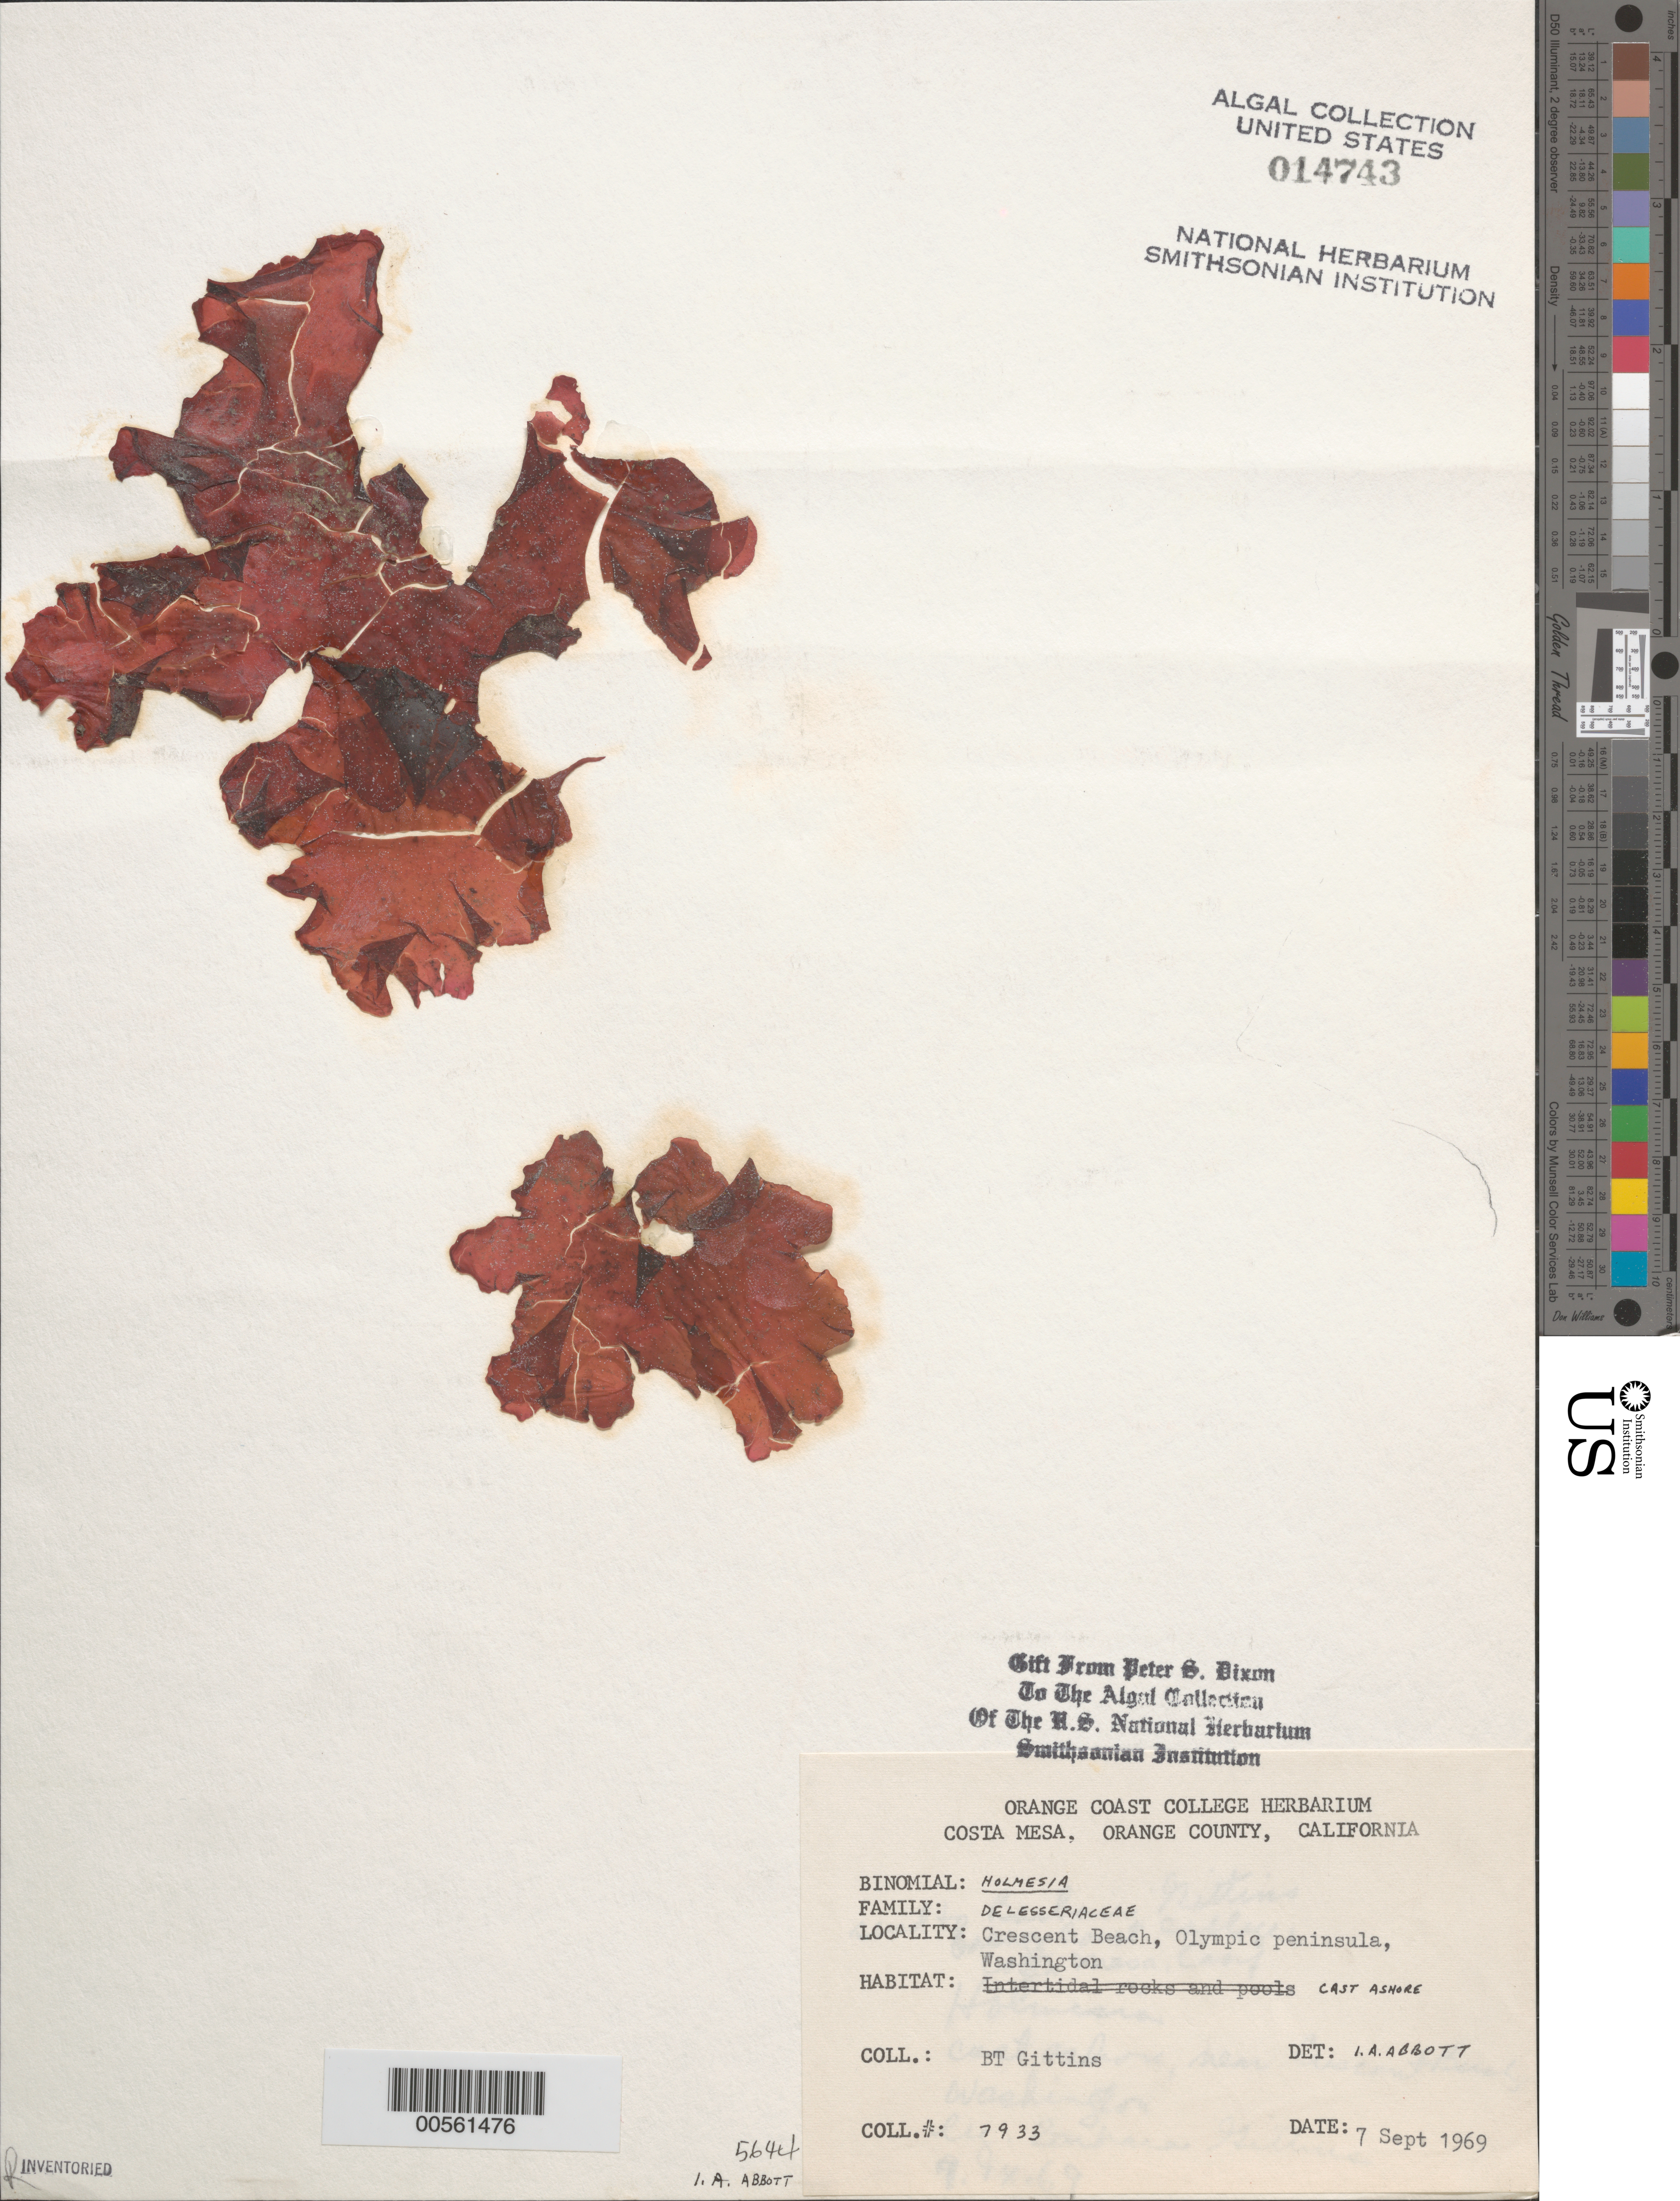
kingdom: Plantae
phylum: Rhodophyta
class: Florideophyceae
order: Ceramiales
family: Delesseriaceae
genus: Holmesia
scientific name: Holmesia sp.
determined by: Abbott, Isabella A.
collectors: B. Gittins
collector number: BTG 7933 & IAA 5644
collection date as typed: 07 Sep 1969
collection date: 1969-09-07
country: United States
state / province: Washington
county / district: Clallam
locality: Crescent Beach, Olympic Peninsula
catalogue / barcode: US 14743